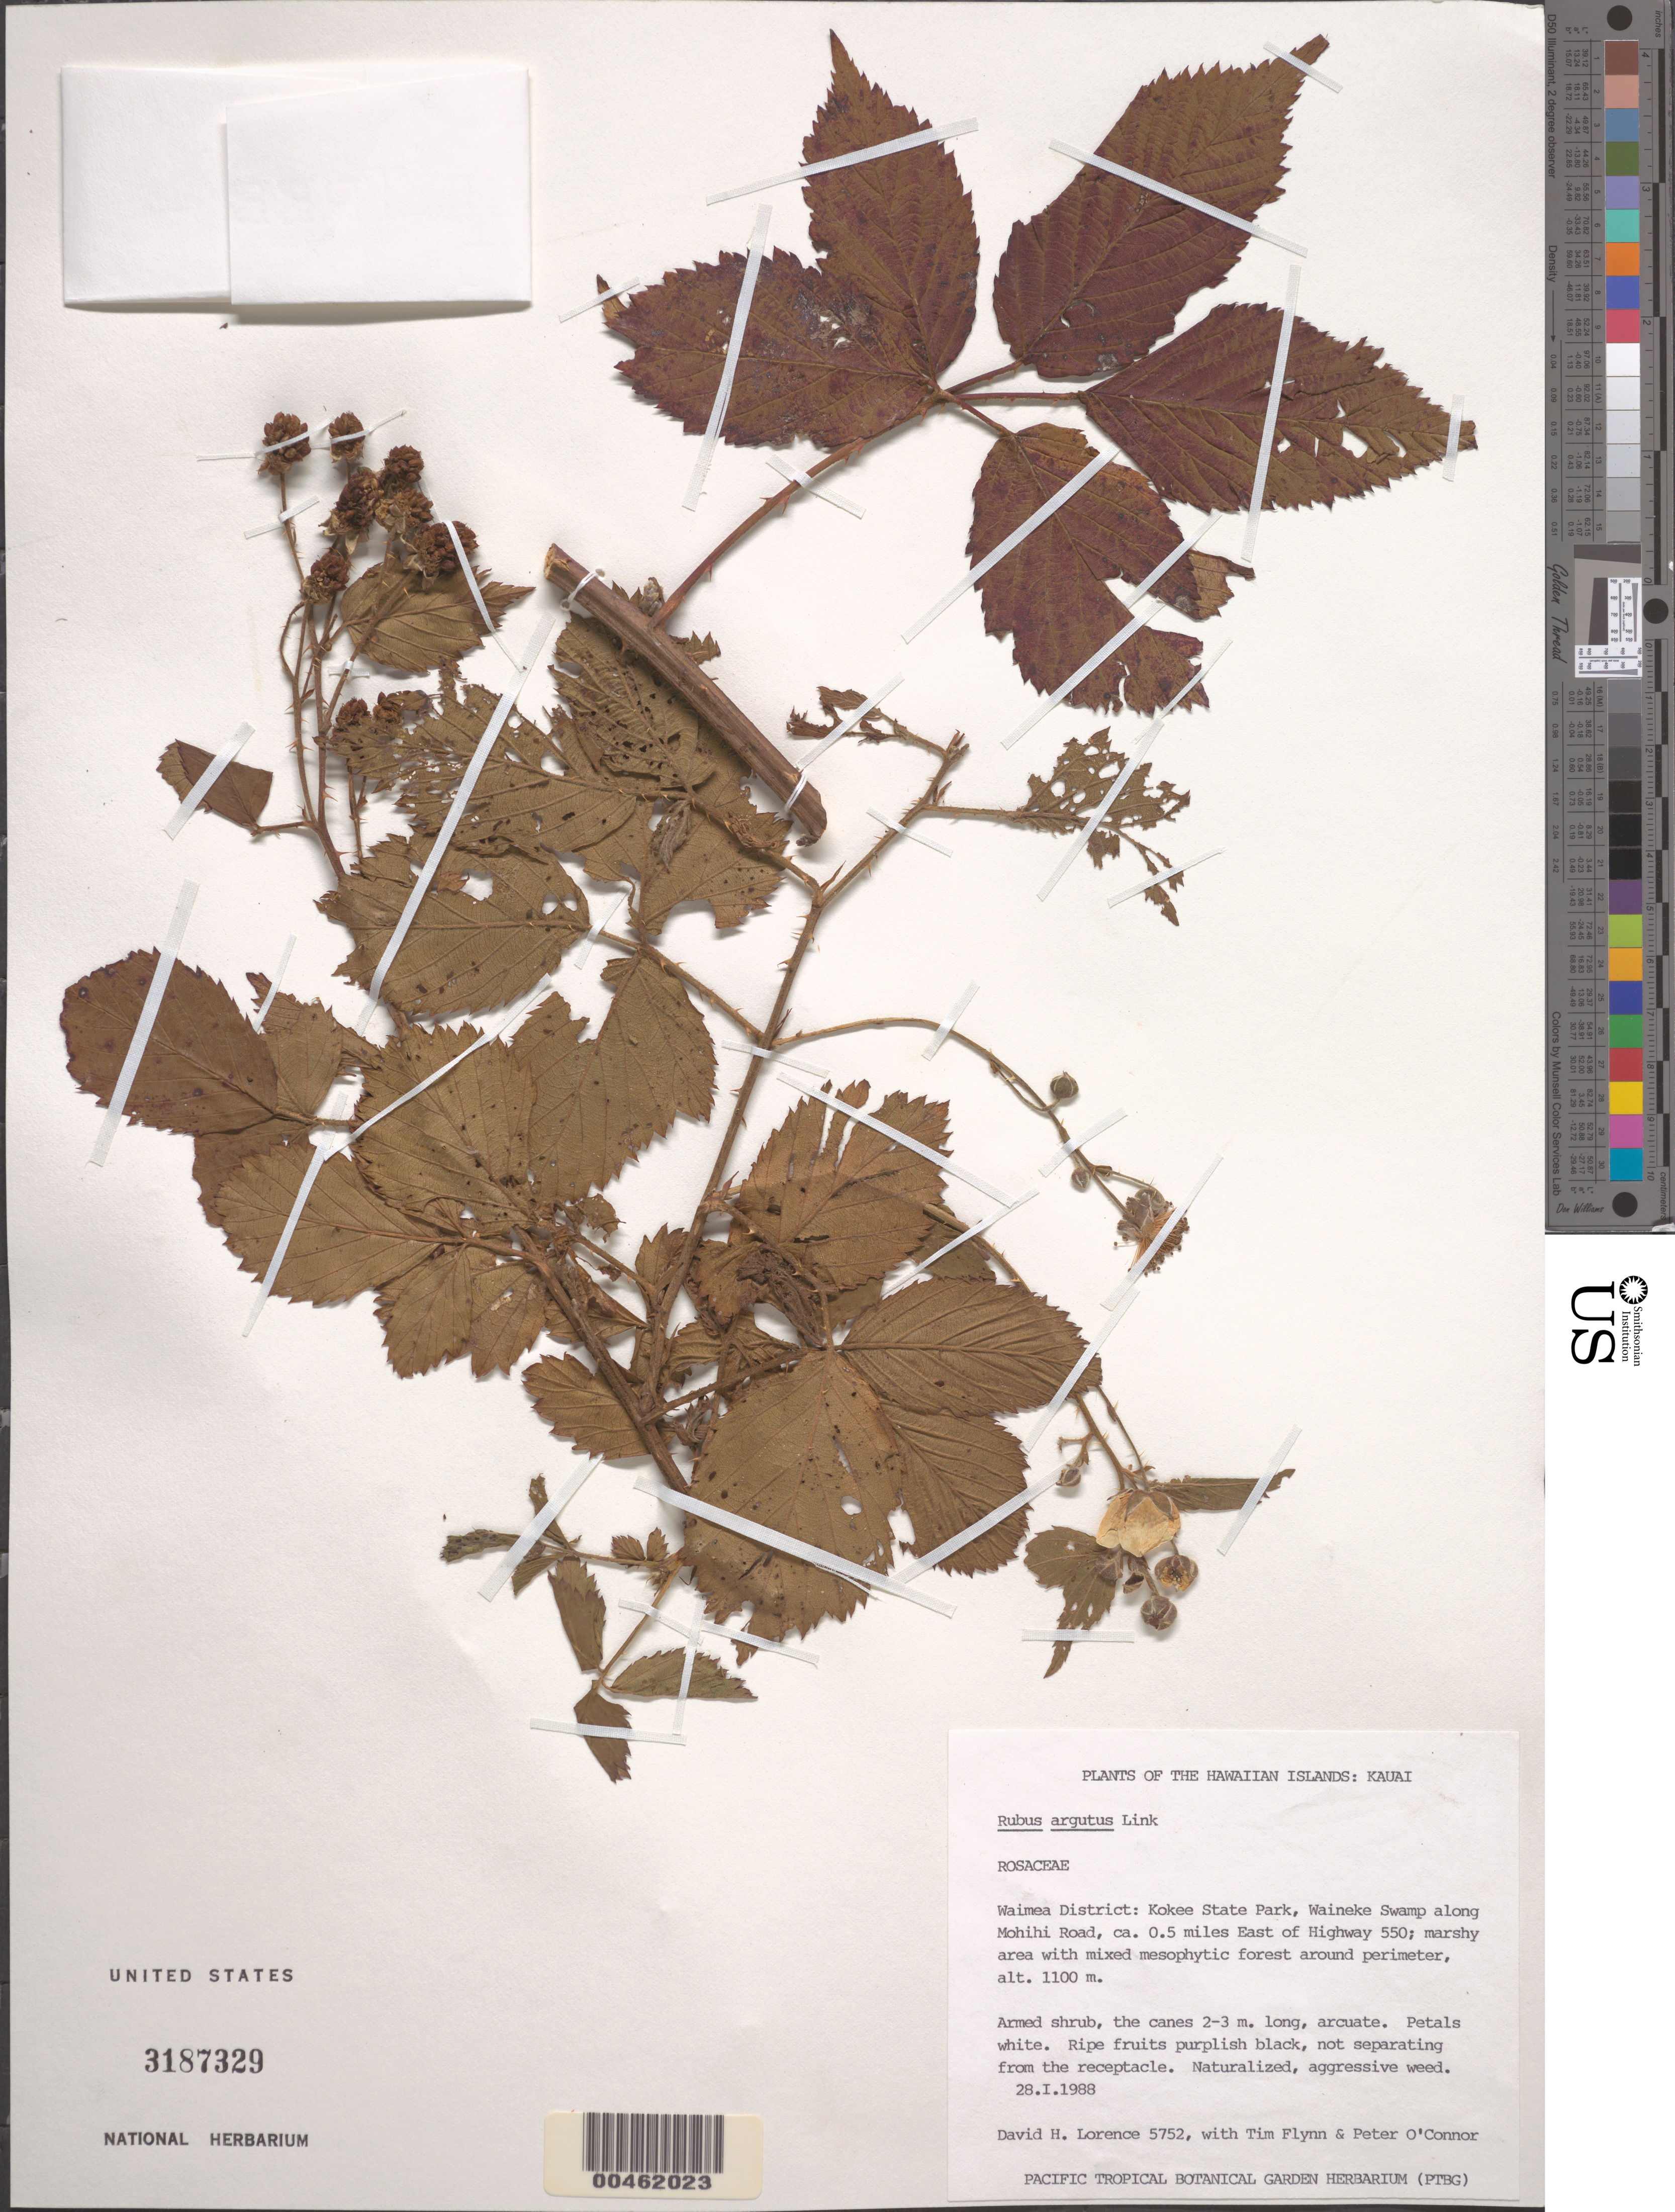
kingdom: Plantae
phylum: Tracheophyta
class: Magnoliopsida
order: Rosales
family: Rosaceae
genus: Rubus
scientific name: Rubus argutus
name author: Link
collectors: D. Lorence, T. W. Flynn & P. O'Connor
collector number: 5752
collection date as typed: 28 Jan 1988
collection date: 1988-01-28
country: United States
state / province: Hawaii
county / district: Kauai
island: Kaua'i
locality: Waimea District, Kokee State Park, Waineke Swamp along Mohihi Road, ca. 0.5 mi E of Highway 550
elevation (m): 1100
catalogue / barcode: US 3187329